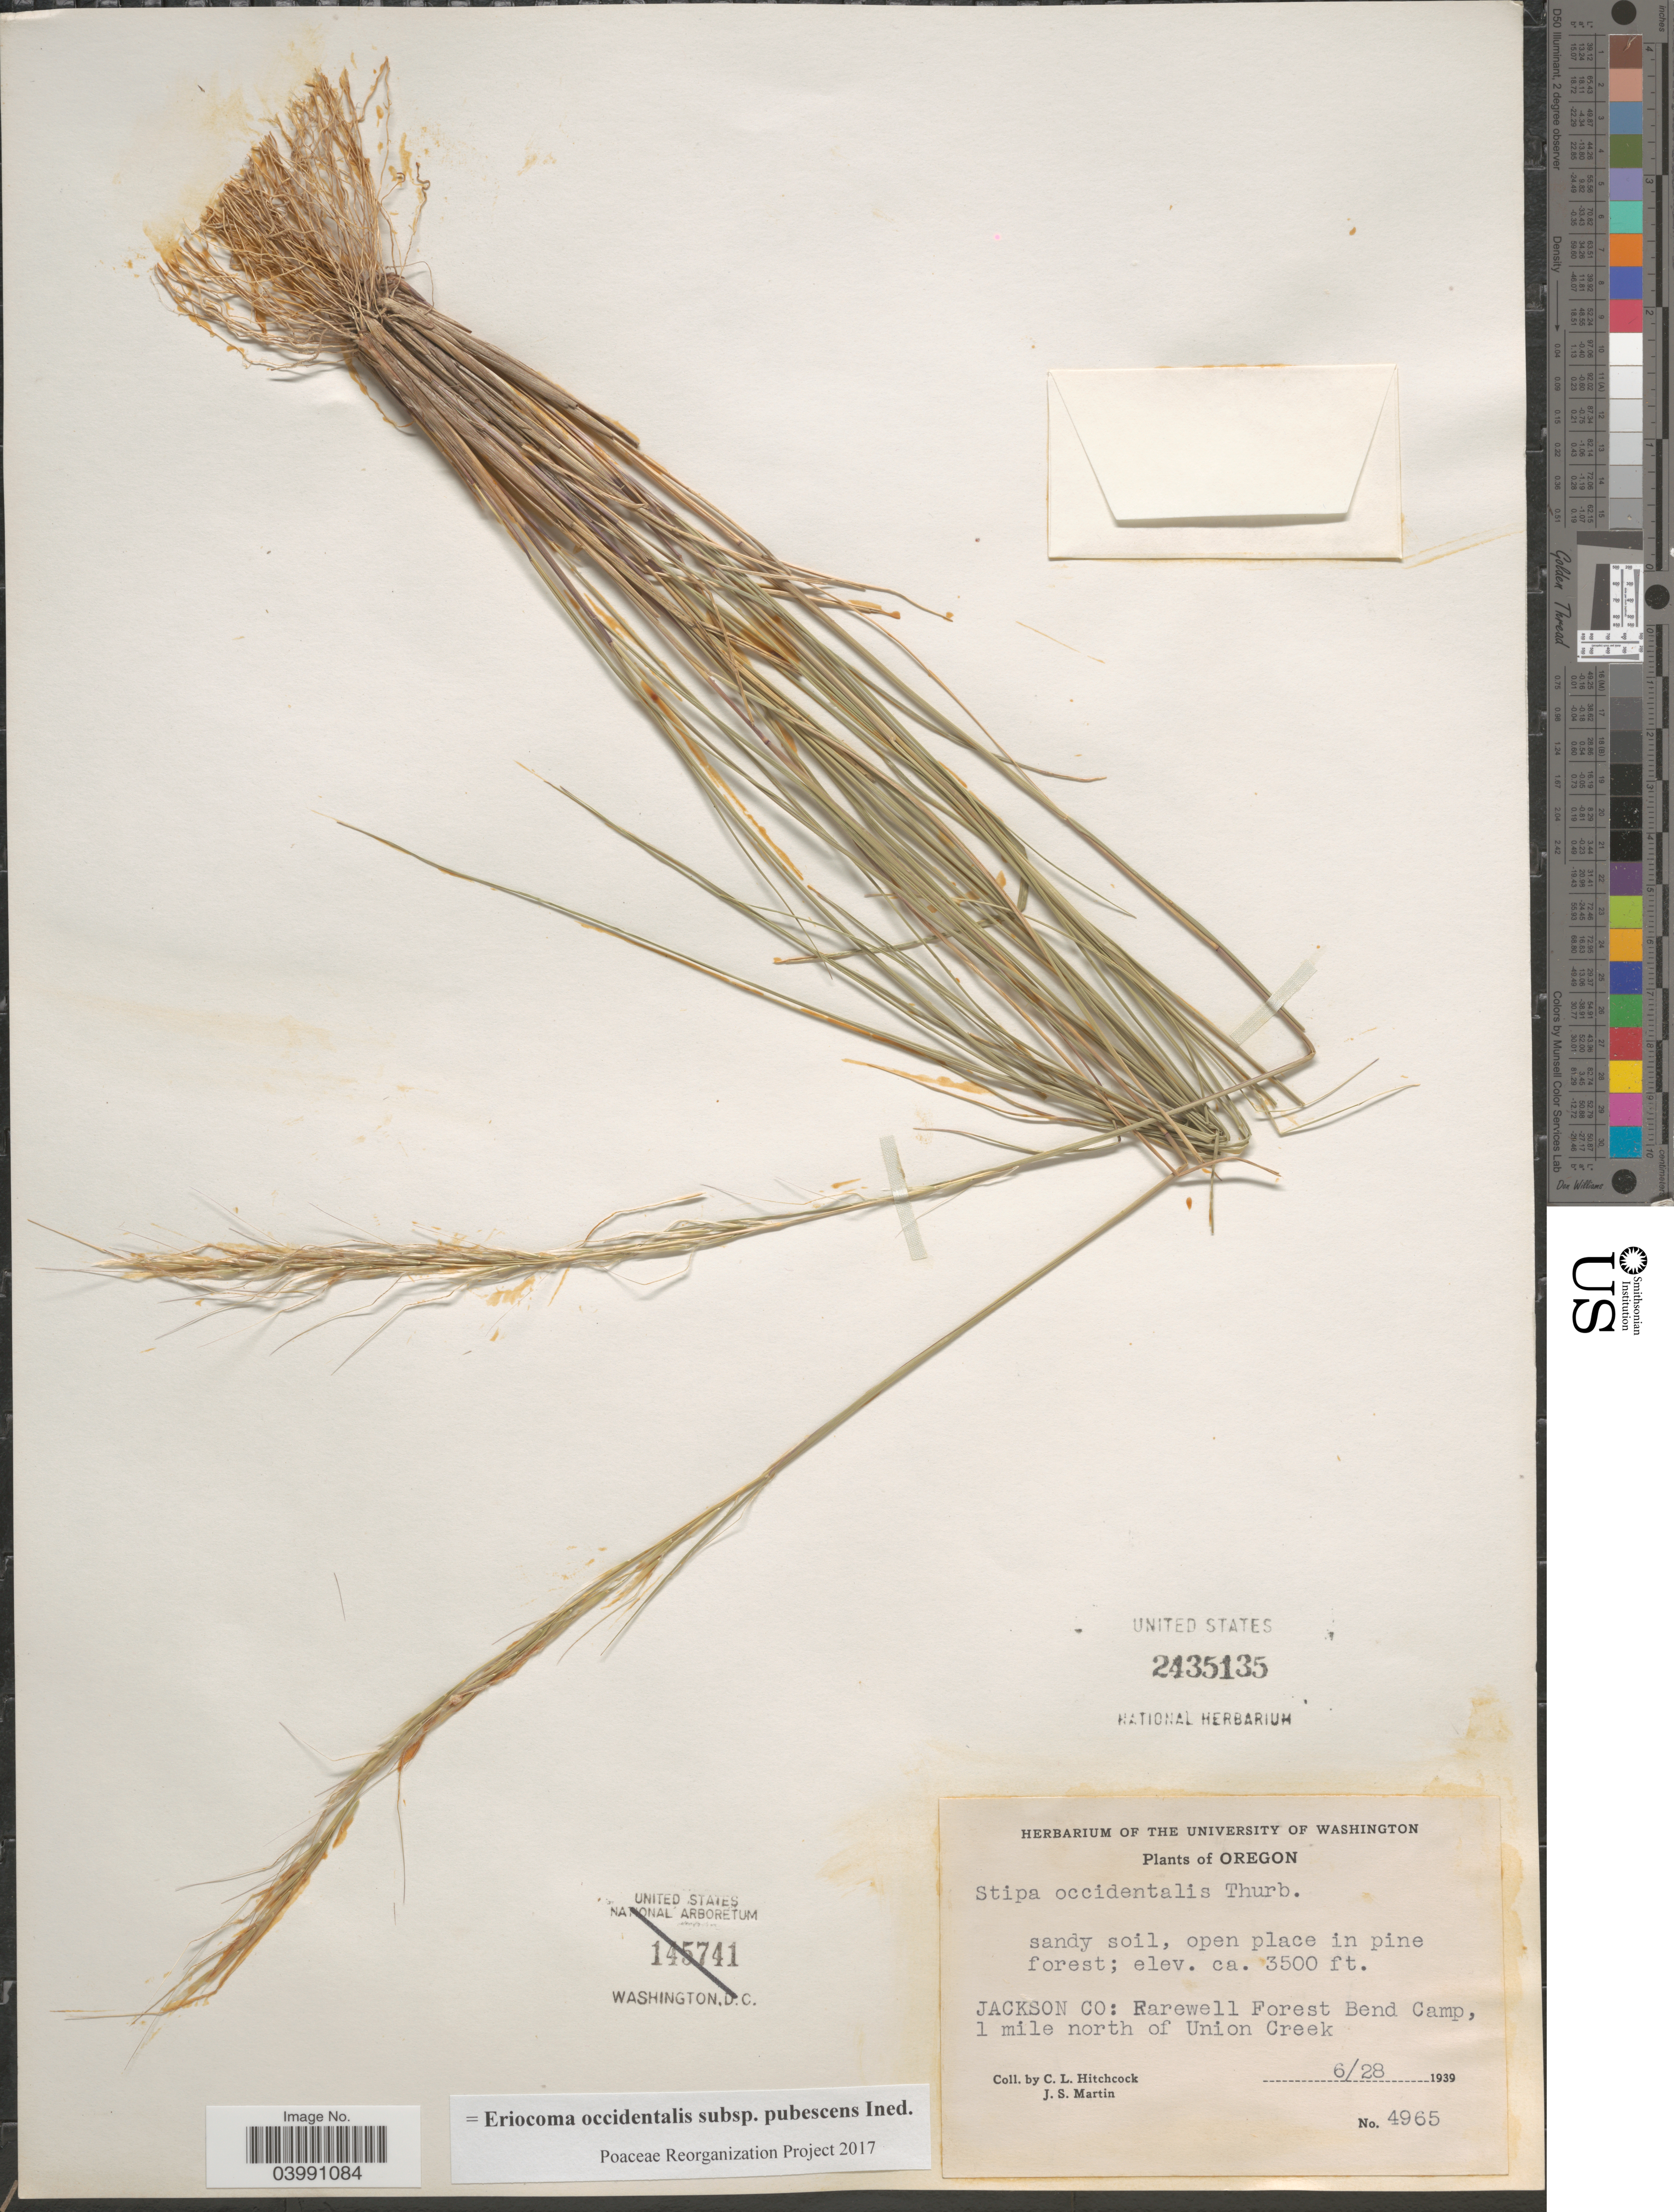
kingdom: Plantae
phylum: Tracheophyta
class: Liliopsida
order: Poales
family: Poaceae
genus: Eriocoma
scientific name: Eriocoma occidentalis subsp. pubescens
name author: (Vasey) Romasch.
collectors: C. L. Hitchcock & J. S. Martin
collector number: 4965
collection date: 1939-06-28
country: United States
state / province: Oregon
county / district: Jackson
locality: Jackson Co: Farewell Forest Bend Camp, 1 mile north of Union Creek.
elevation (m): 1067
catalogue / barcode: US 2435135